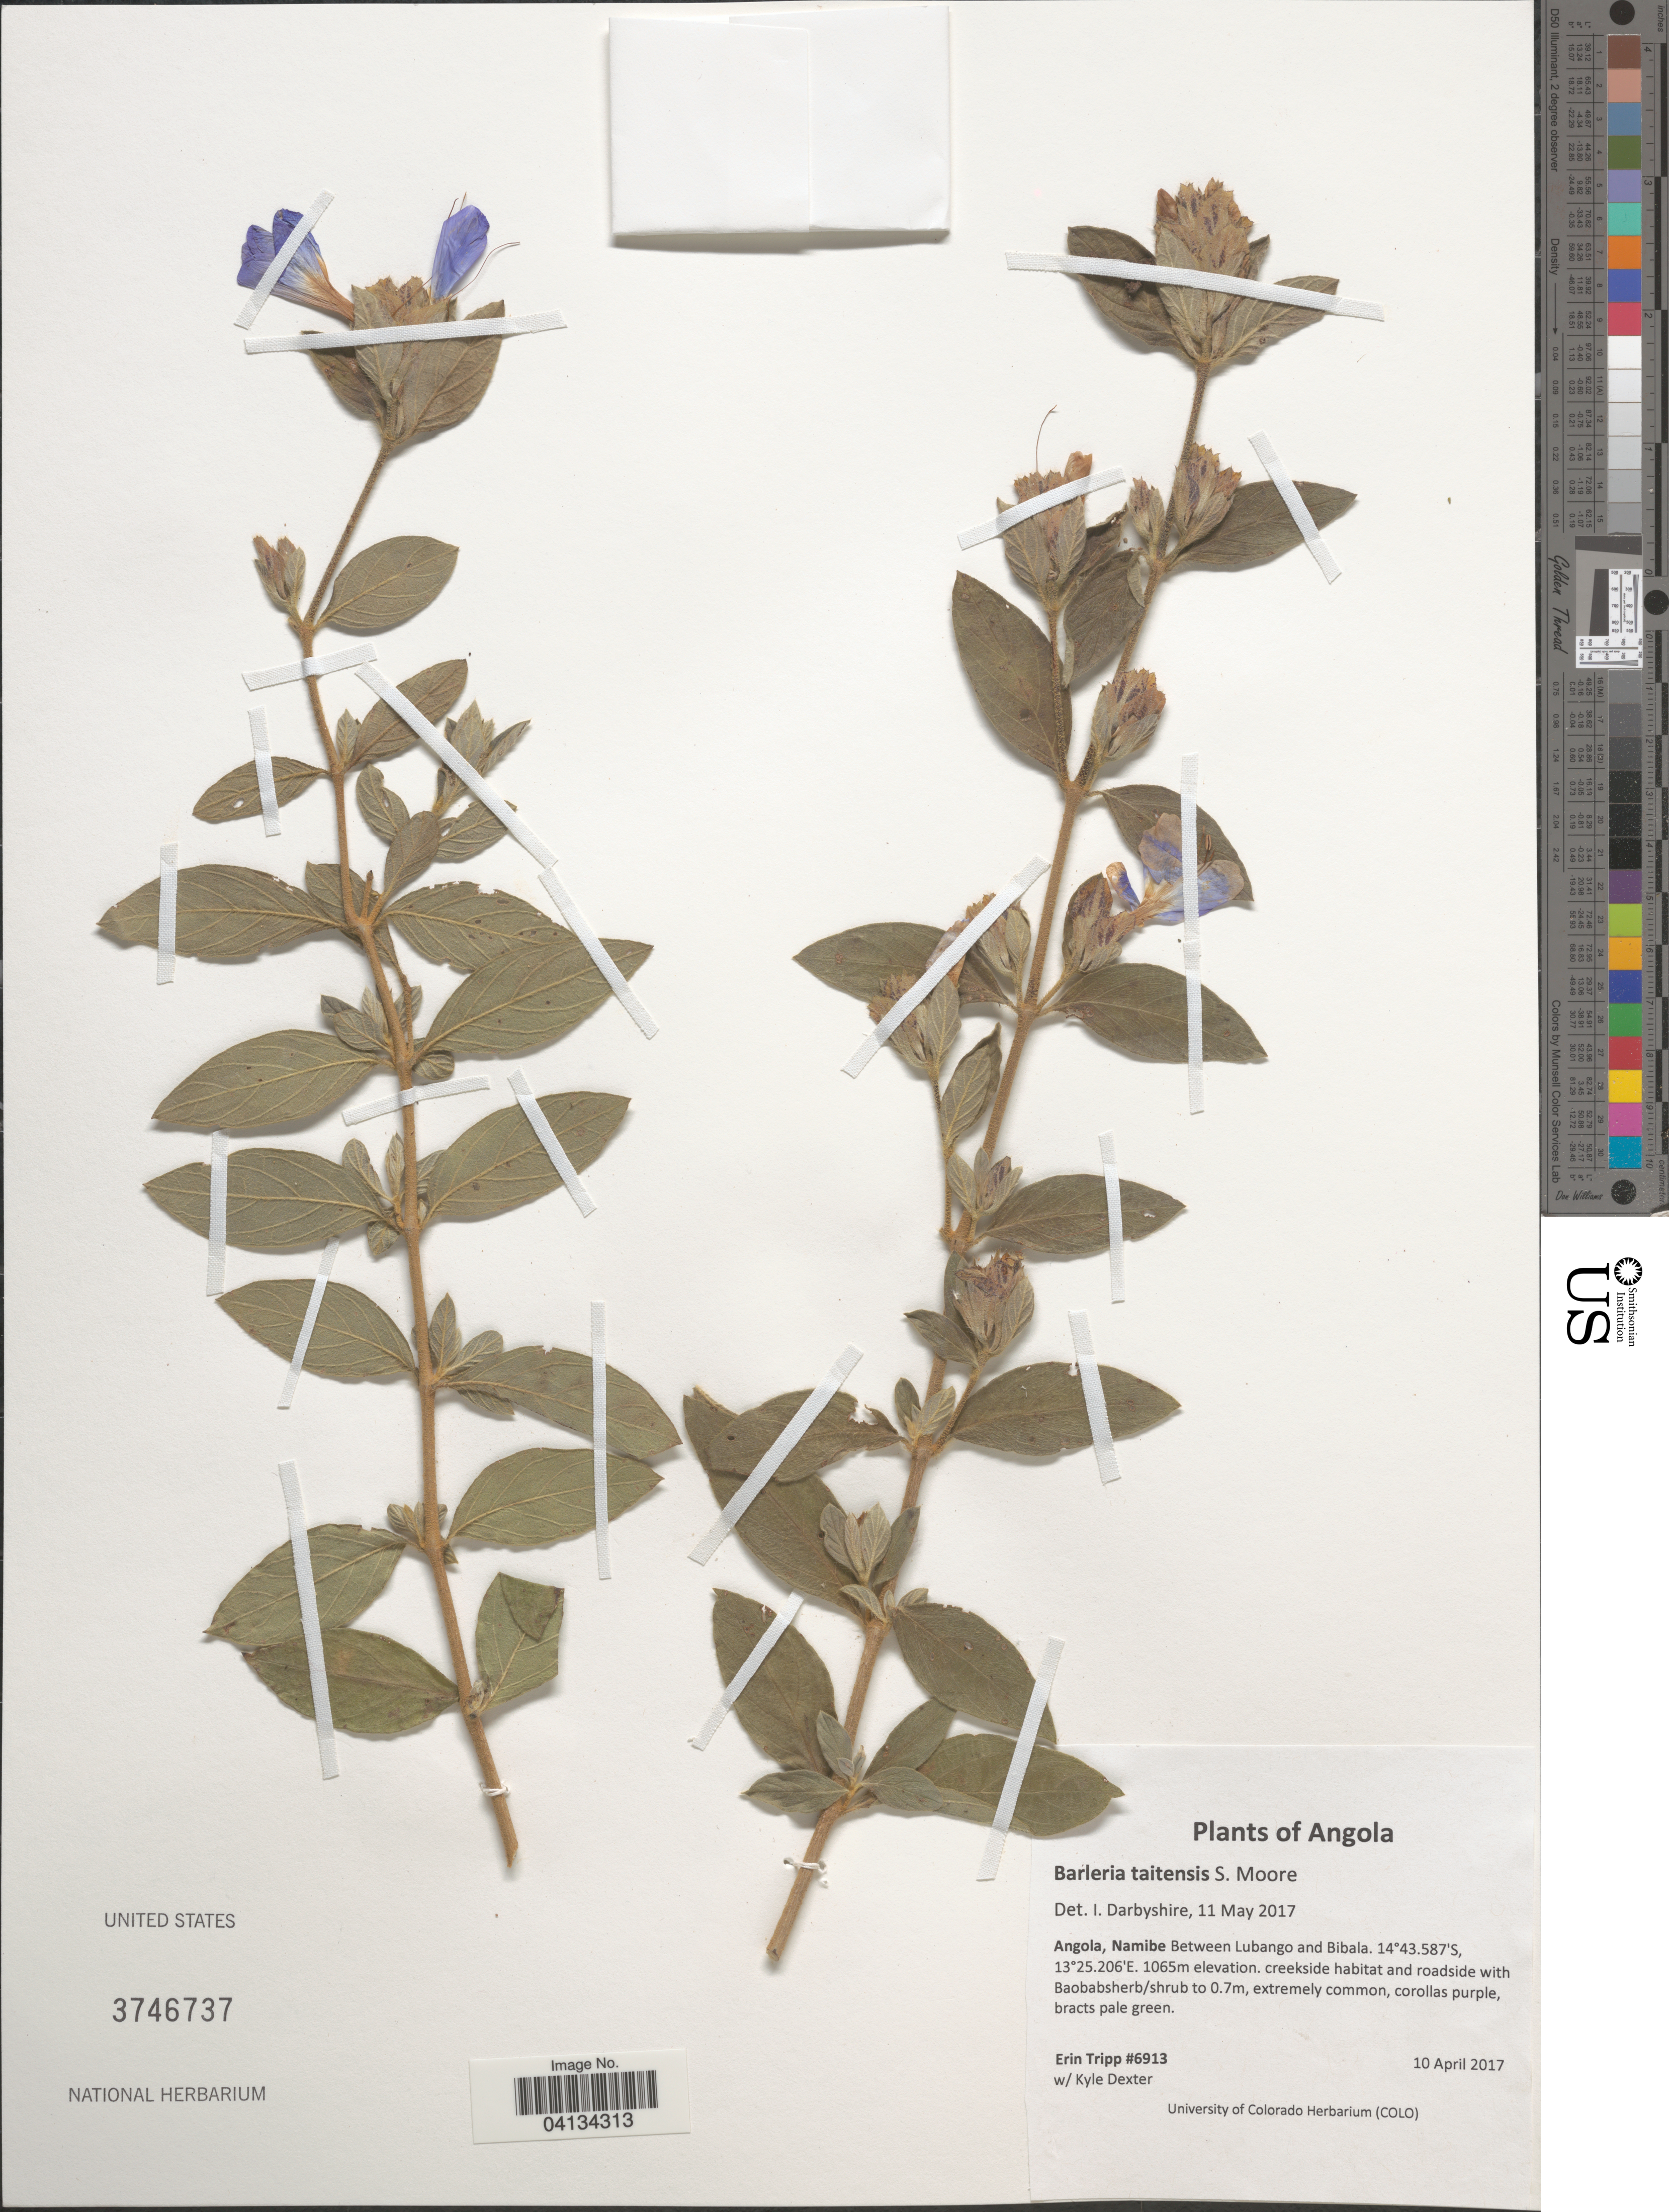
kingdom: Plantae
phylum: Tracheophyta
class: Magnoliopsida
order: Lamiales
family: Acanthaceae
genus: Barleria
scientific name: Barleria taitensis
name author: S. Moore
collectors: E. Tripp & K. Dexter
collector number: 6913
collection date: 2017-04-10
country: Angola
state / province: Namibe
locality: Between Lubango and Bibala.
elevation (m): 1065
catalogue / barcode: US 3746737